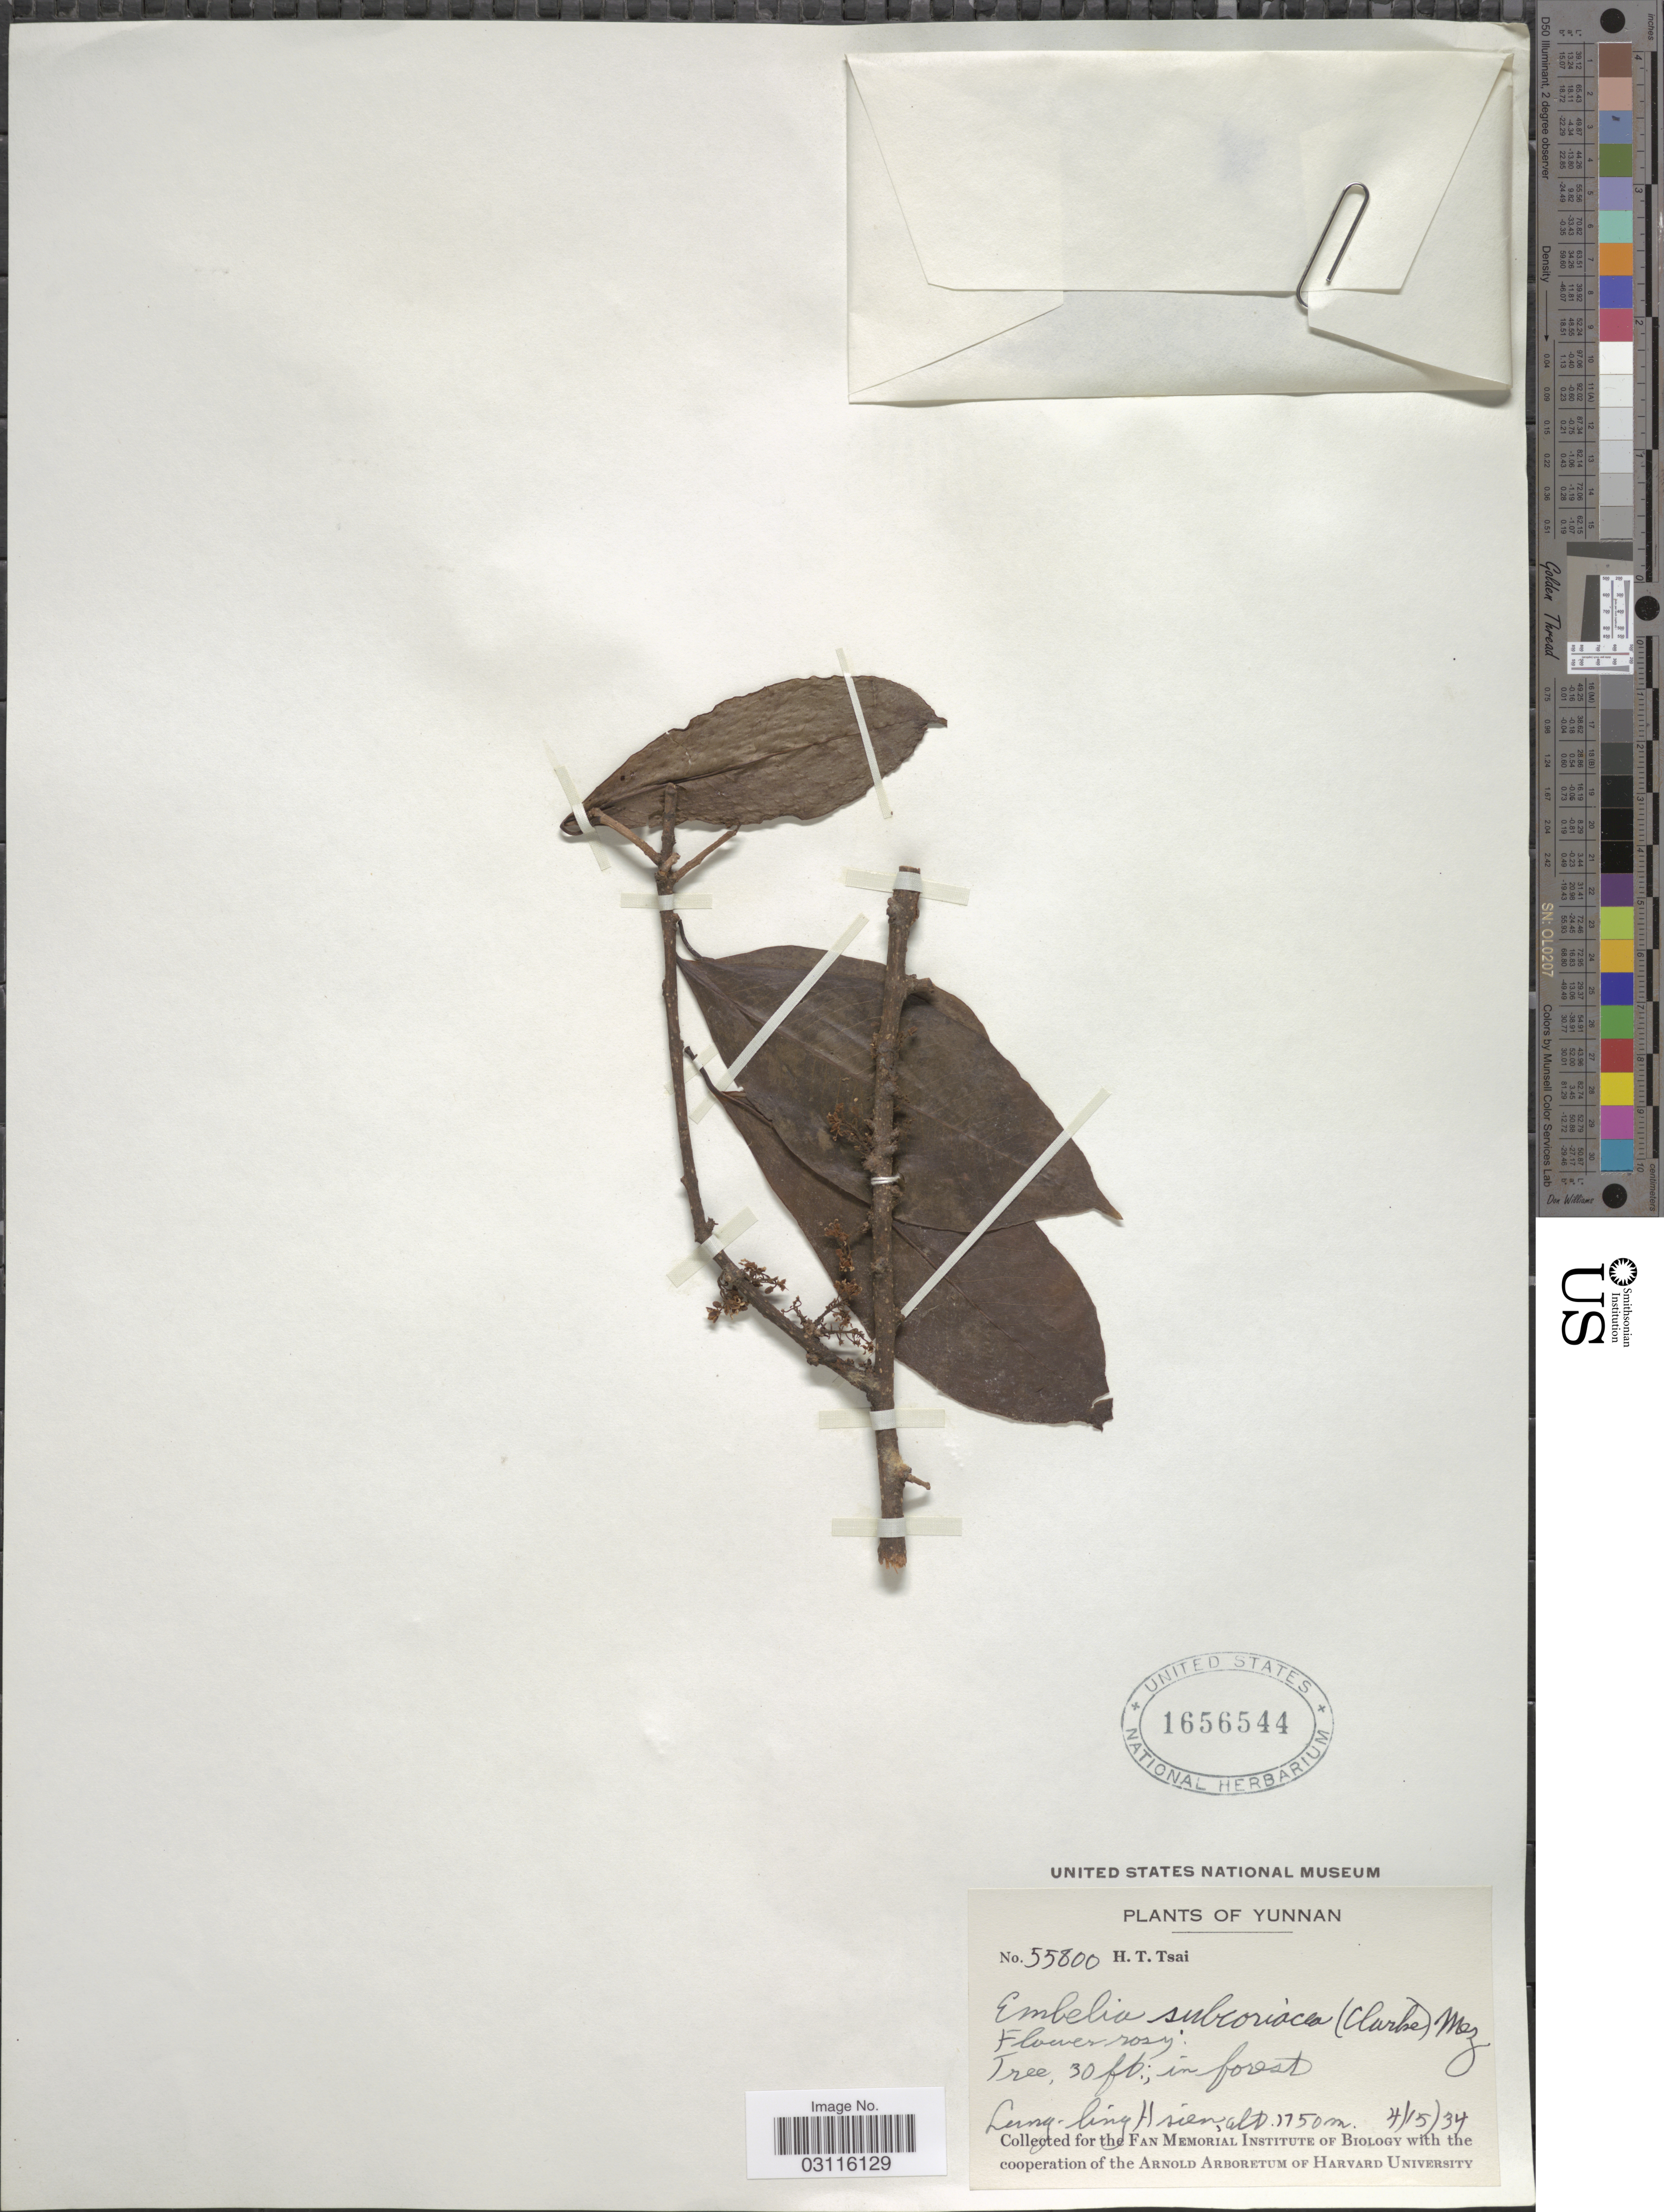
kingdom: Plantae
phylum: Tracheophyta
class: Magnoliopsida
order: Ericales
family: Primulaceae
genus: Embelia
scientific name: Embelia subcoriacea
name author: (C.B. Clarke) Mez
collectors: H. Tsai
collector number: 55800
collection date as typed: Transcribed d/m/y: 15/4/34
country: China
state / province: Yunnan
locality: Lung-ling Hsien.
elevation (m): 1750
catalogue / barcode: US 1656544